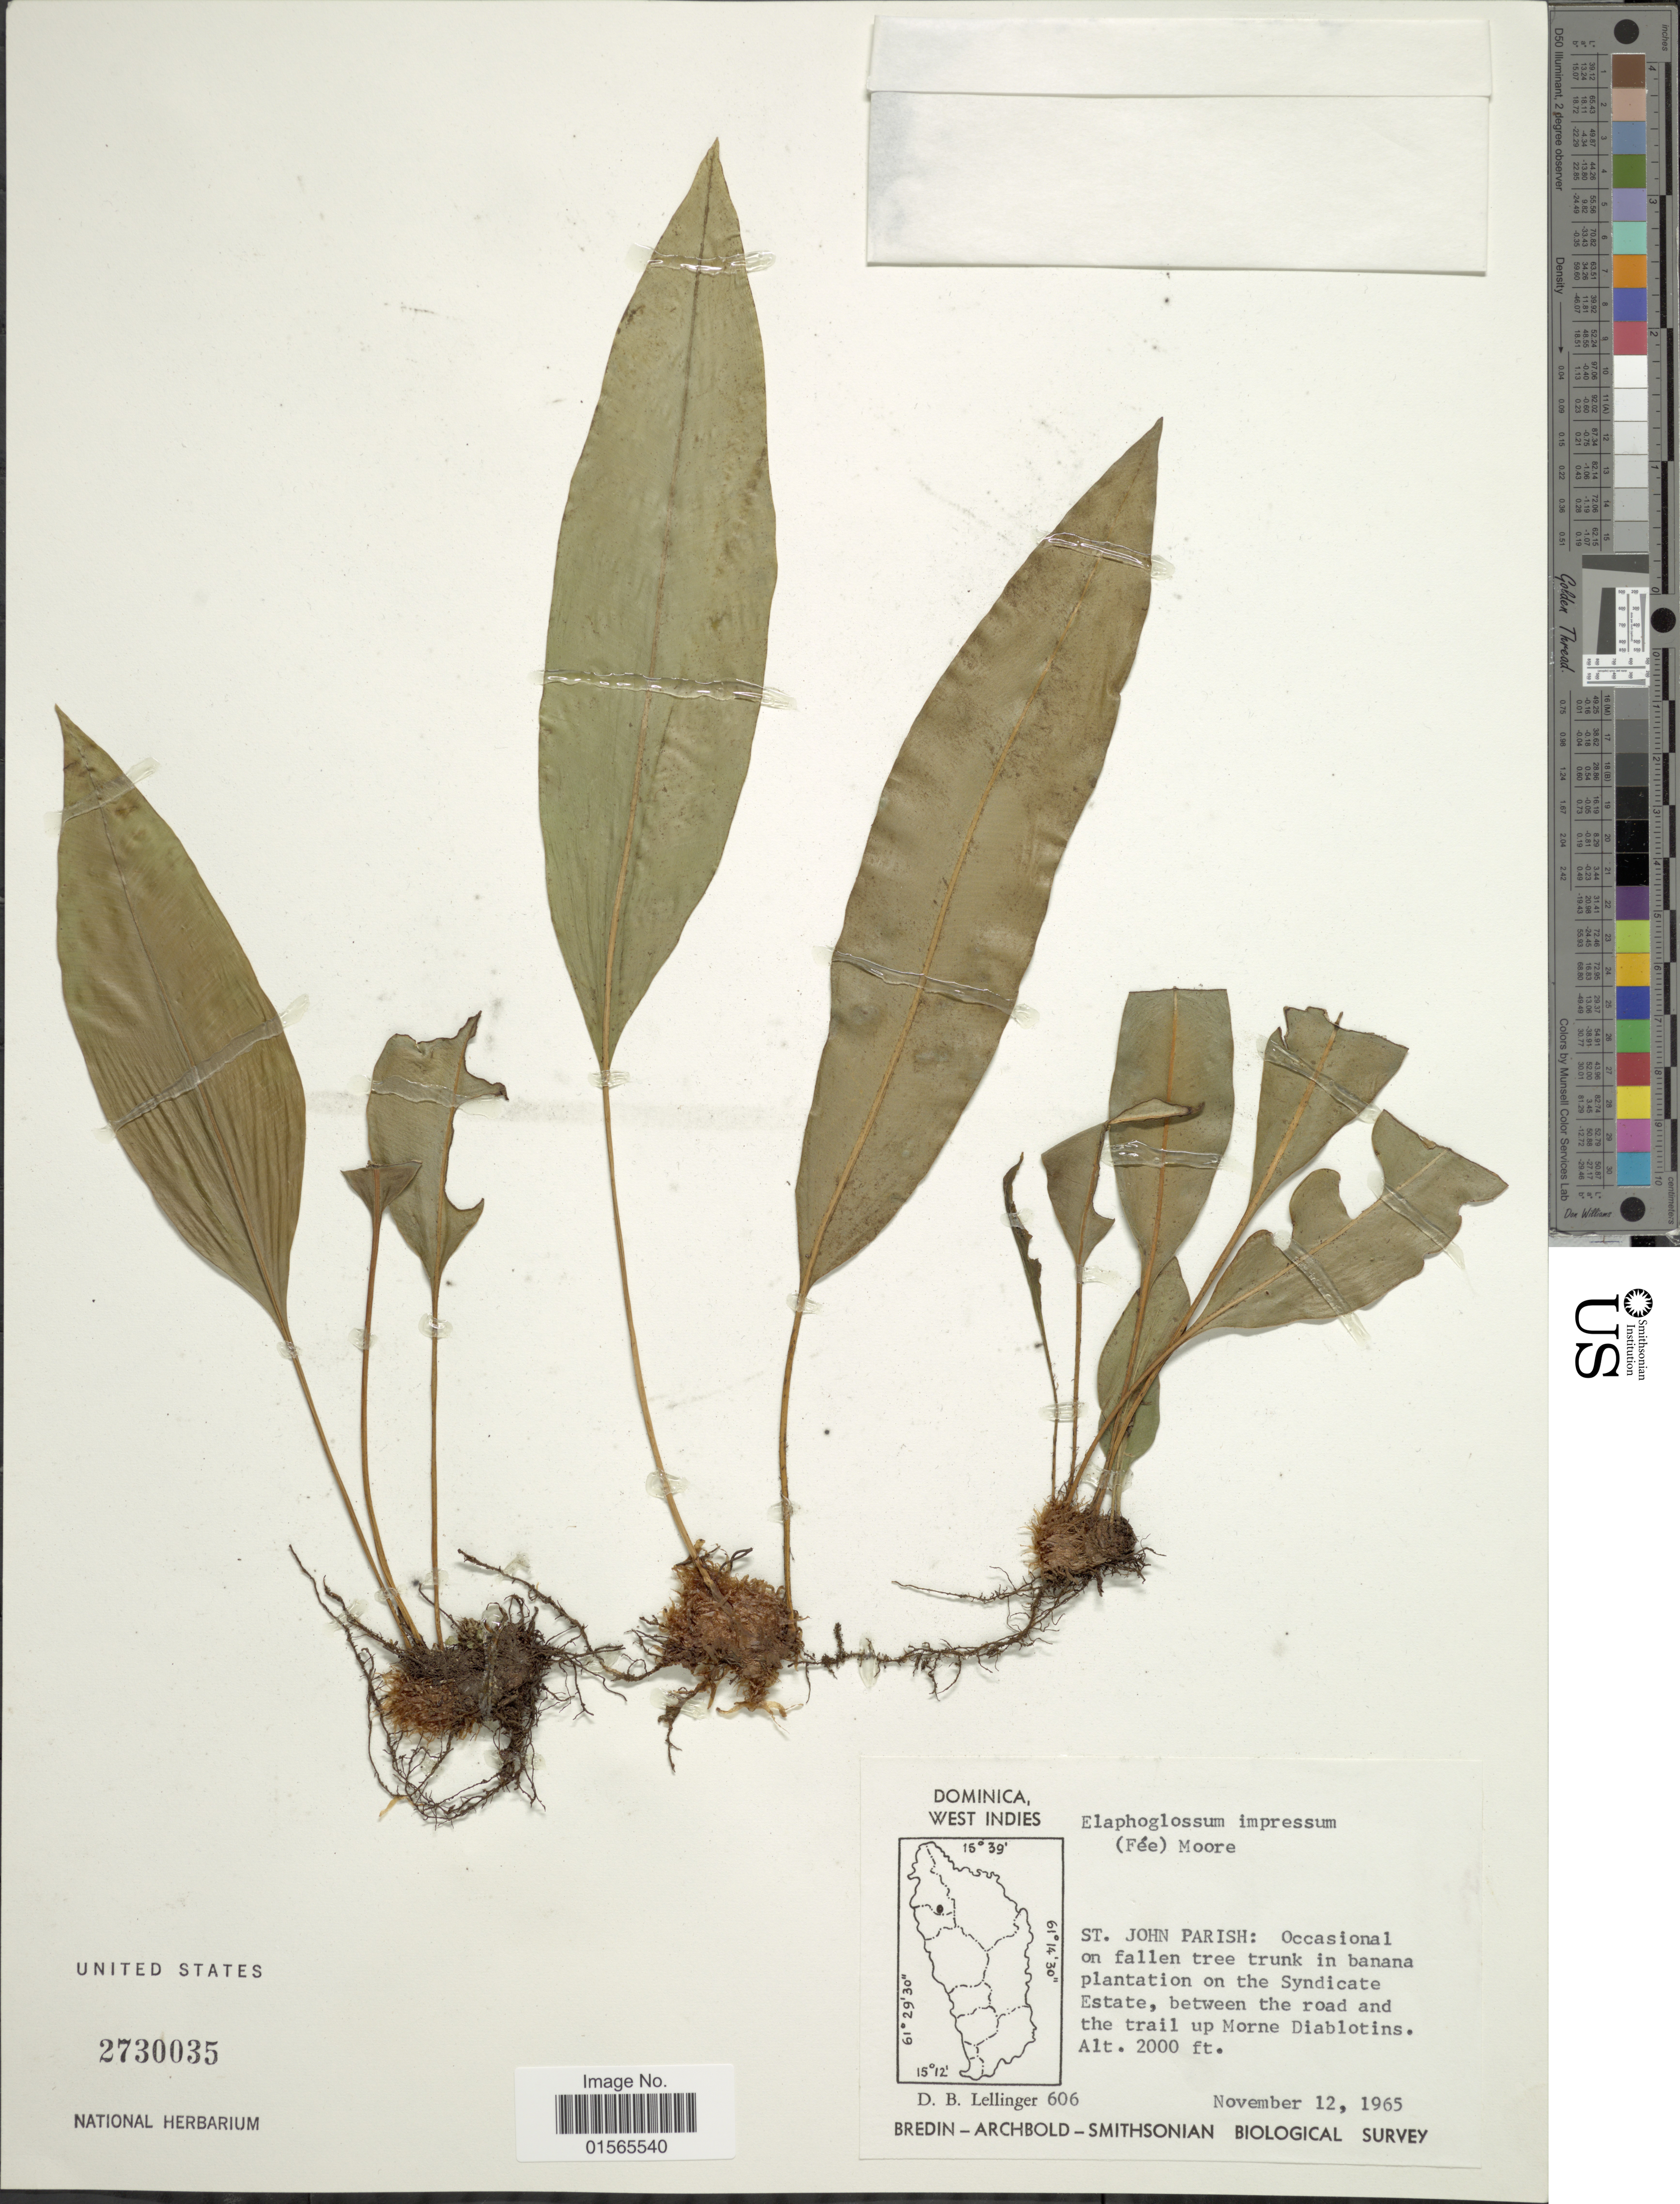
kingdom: Plantae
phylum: Tracheophyta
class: Polypodiopsida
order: Polypodiales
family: Dryopteridaceae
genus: Elaphoglossum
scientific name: Elaphoglossum impressum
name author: (Fée) T. Moore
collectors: D. B. Lellinger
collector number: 606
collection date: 1965-11-12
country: Dominica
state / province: St. John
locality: St. John Parish: Occasional on fallen tree trunk in banana plantation on the Syndicate Estate, betweeen the road and the trail up Morne Diablotins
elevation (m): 610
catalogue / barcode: US 2730035